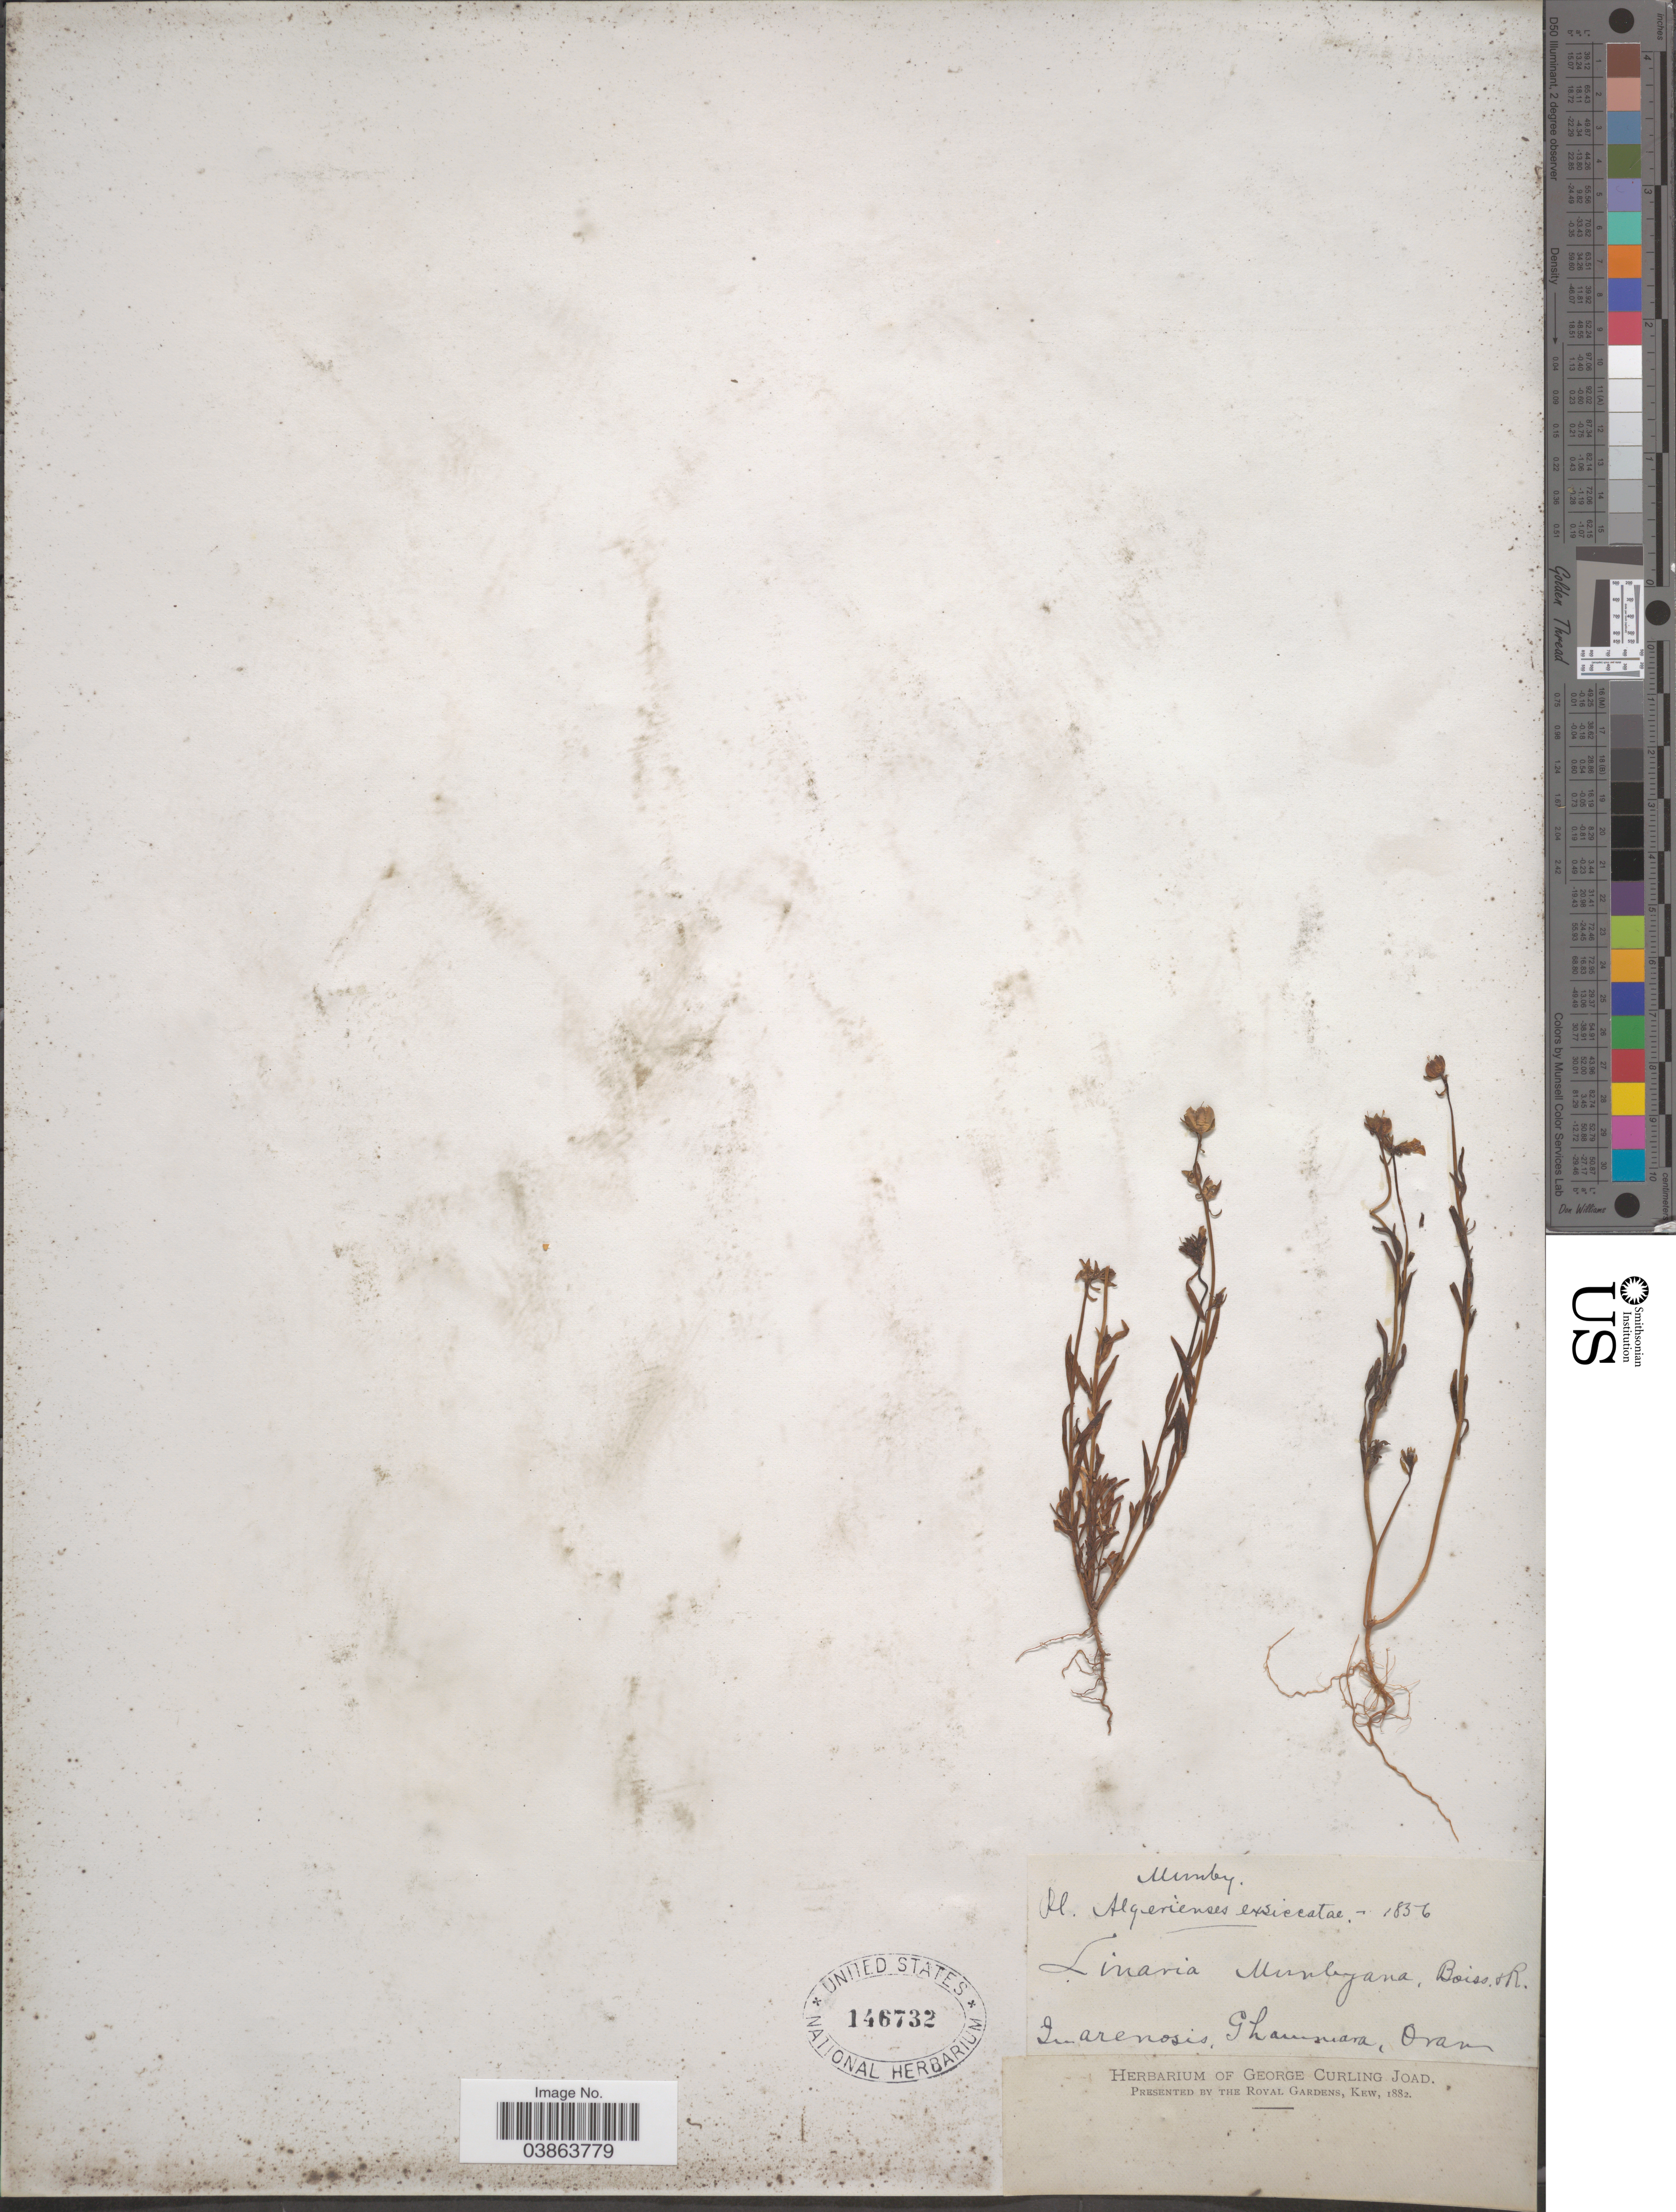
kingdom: Plantae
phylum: Tracheophyta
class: Magnoliopsida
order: Lamiales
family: Plantaginaceae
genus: Linaria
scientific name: Linaria munbyana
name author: Boiss. & Reut.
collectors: Munby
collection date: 1836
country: Algeria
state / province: Oran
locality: In arenosis. Ghaumara. [interpreted]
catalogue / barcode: US 146732